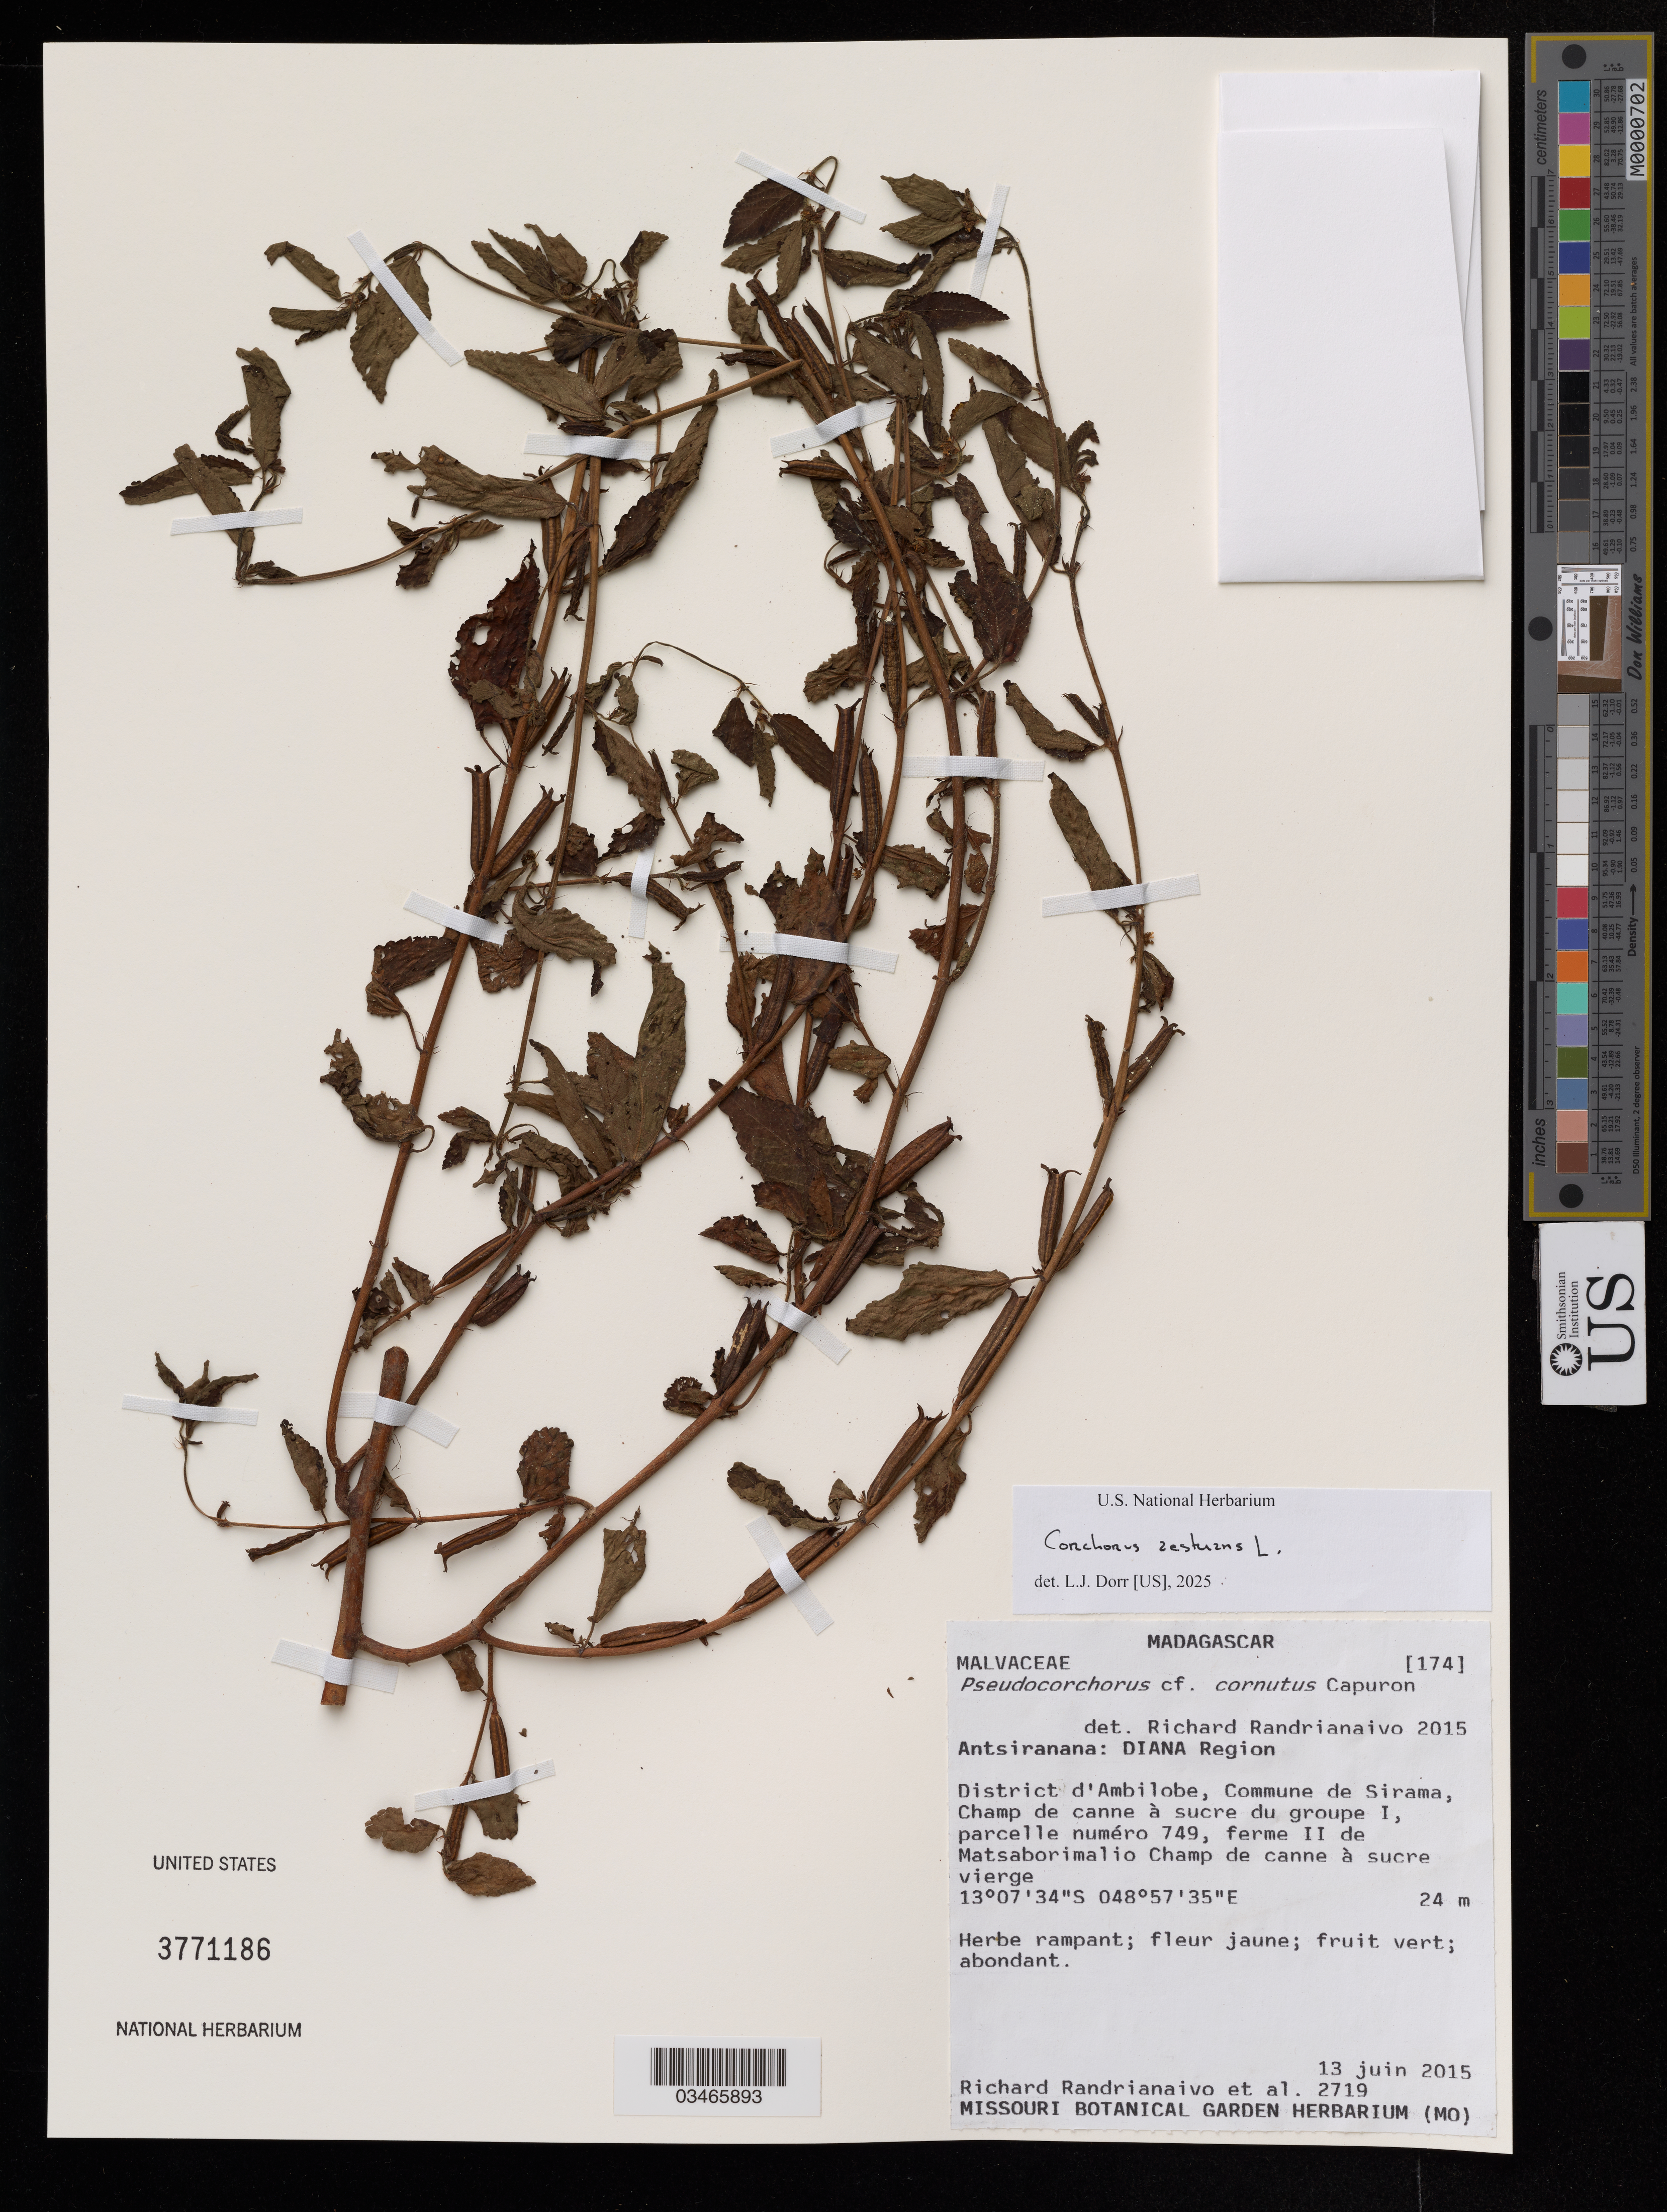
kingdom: Plantae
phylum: Tracheophyta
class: Magnoliopsida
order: Malvales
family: Malvaceae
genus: Corchorus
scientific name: Corchorus aestuans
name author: L.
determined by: Dorr, L. J., (BOT), Smithsonian Institution - National Museum of Natural History (UNITED STATES)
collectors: R. Randrianaivo et al.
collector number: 2719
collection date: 2015-06-13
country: Madagascar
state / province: Diana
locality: District d'Ambilobe, Commune e Sirama, Champ de canne a sucre du groupe I, parvelle numero 749, ferme II de Matsaborimalio Champ de canne a sucre vierge.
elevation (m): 24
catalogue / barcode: US 3771186